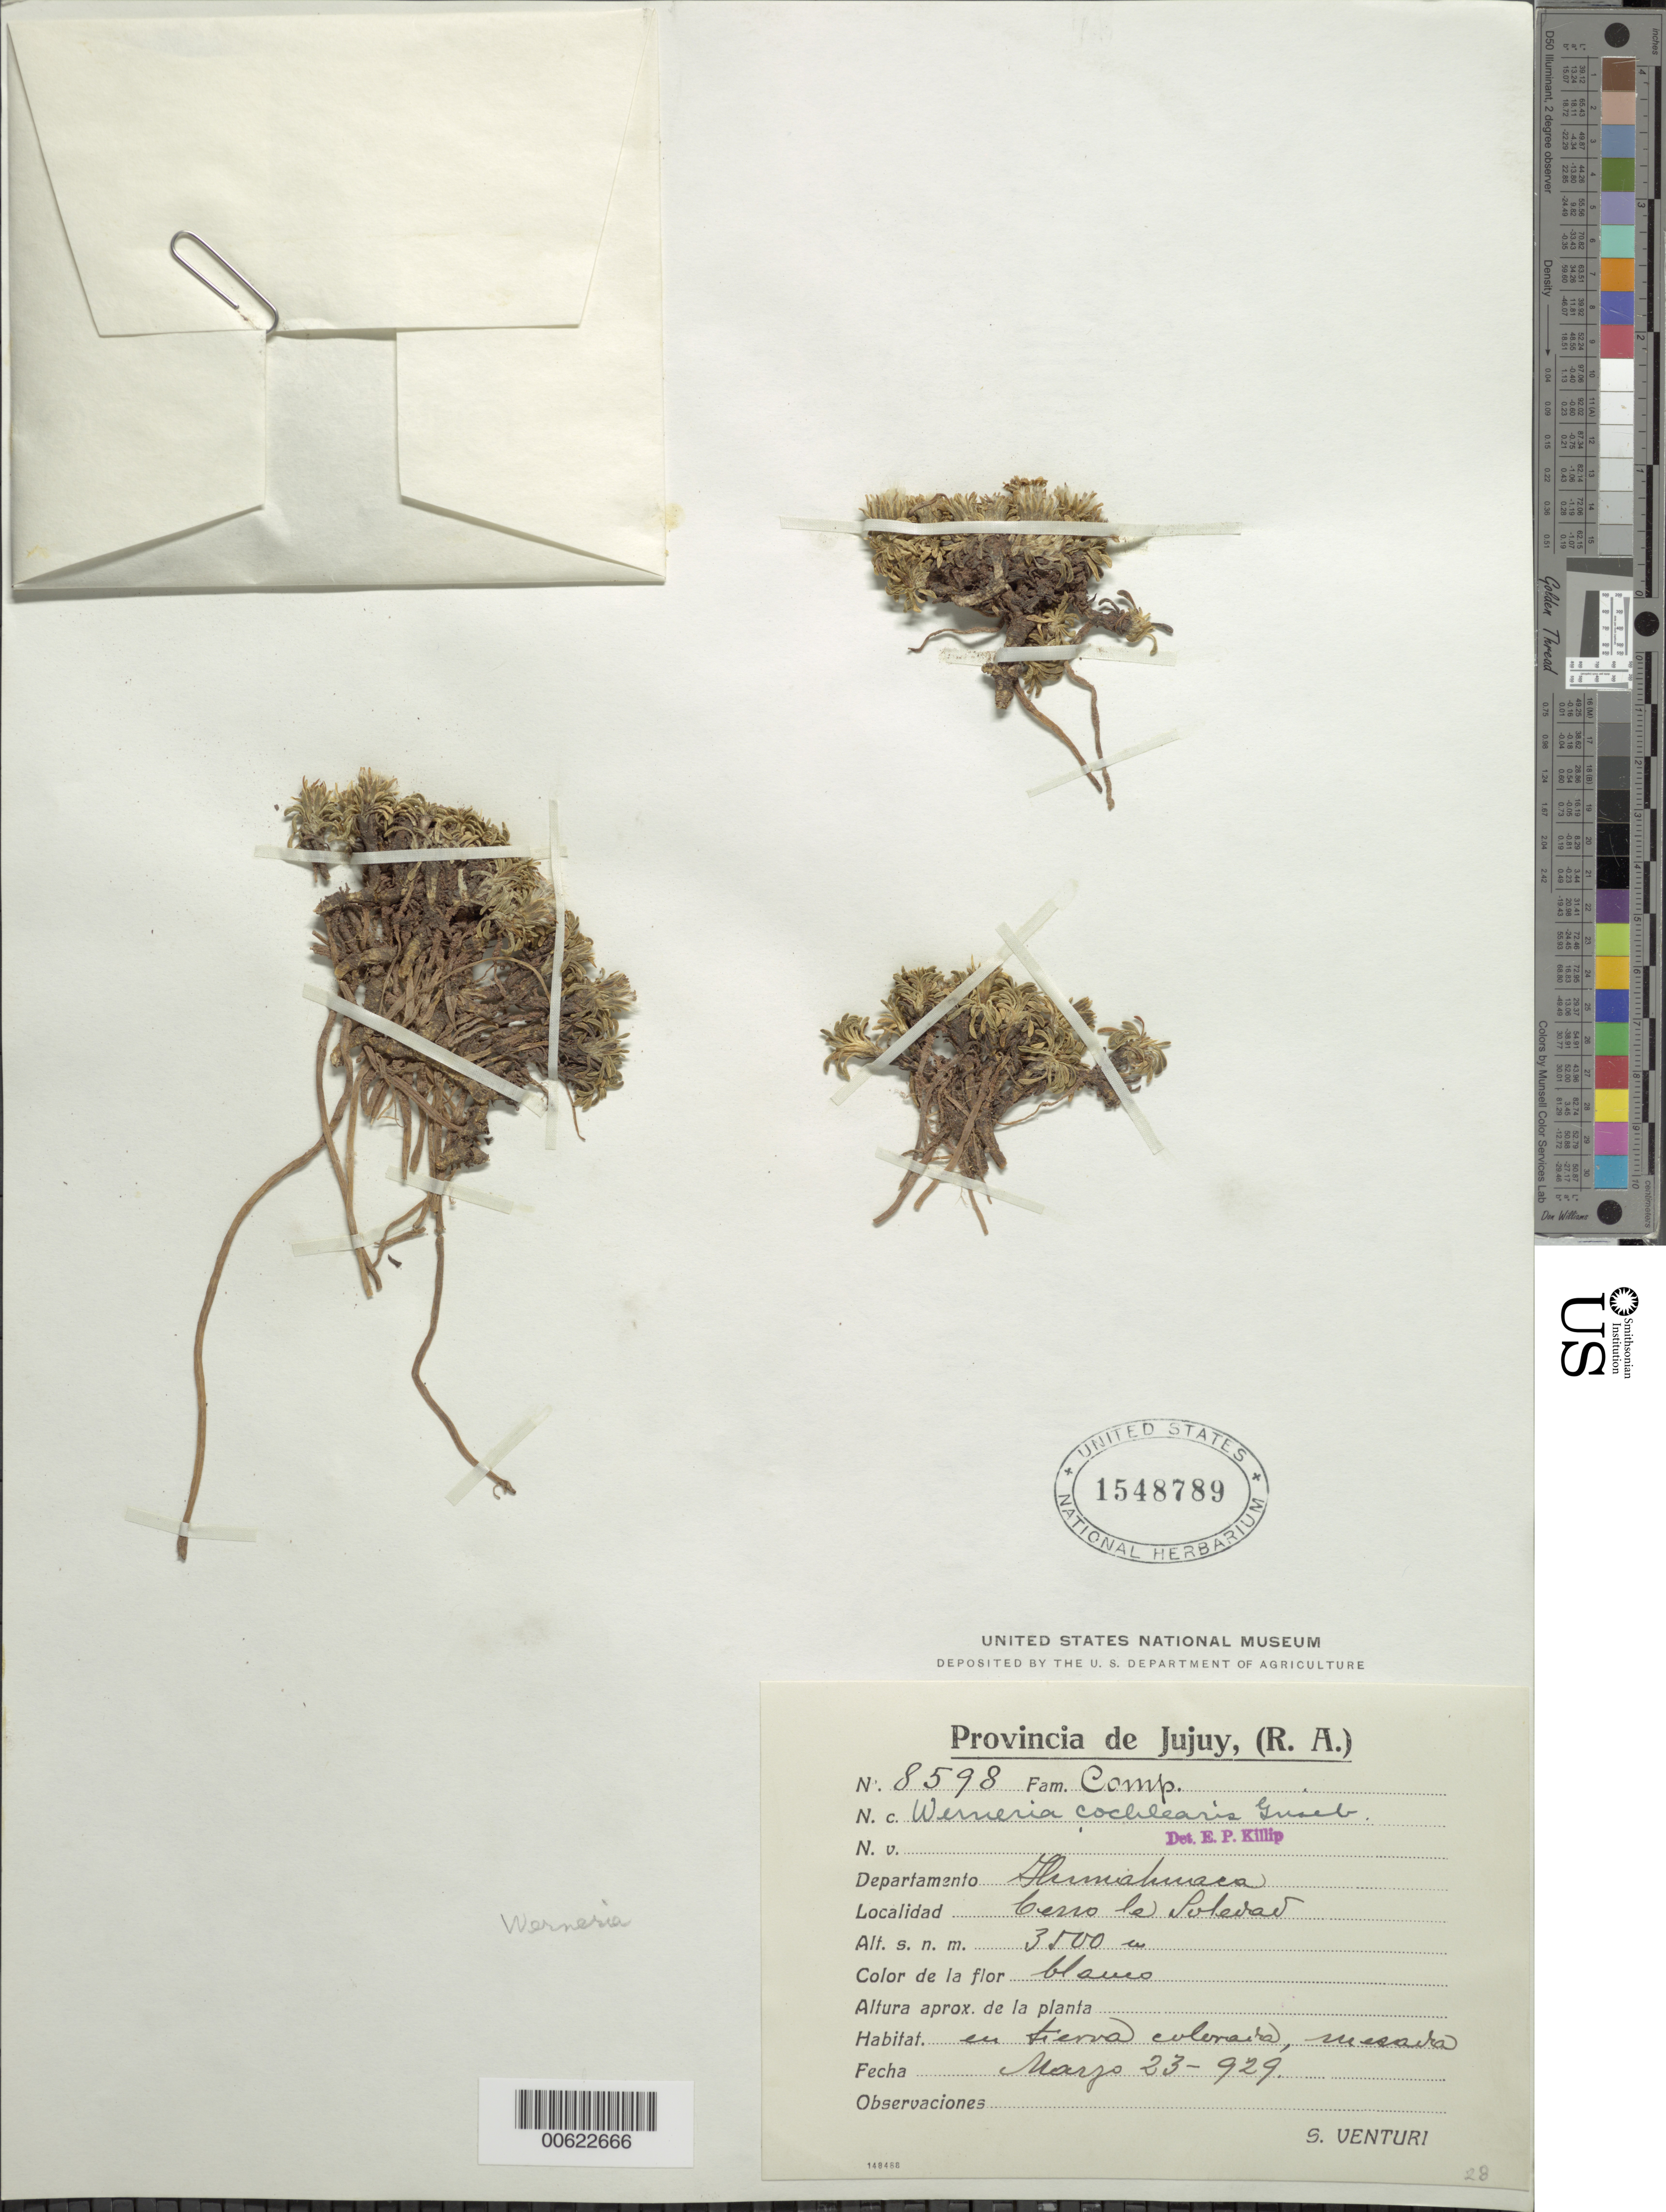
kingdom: Plantae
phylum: Tracheophyta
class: Magnoliopsida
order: Asterales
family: Asteraceae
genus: Werneria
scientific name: Werneria aretioides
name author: Wedd.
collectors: S. Venturi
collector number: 8598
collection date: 1929-05-23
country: Argentina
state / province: Jujuy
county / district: Humahuaca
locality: Cerro la Soledad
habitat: Un tierra colorada de mesada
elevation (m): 3500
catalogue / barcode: US 1548789